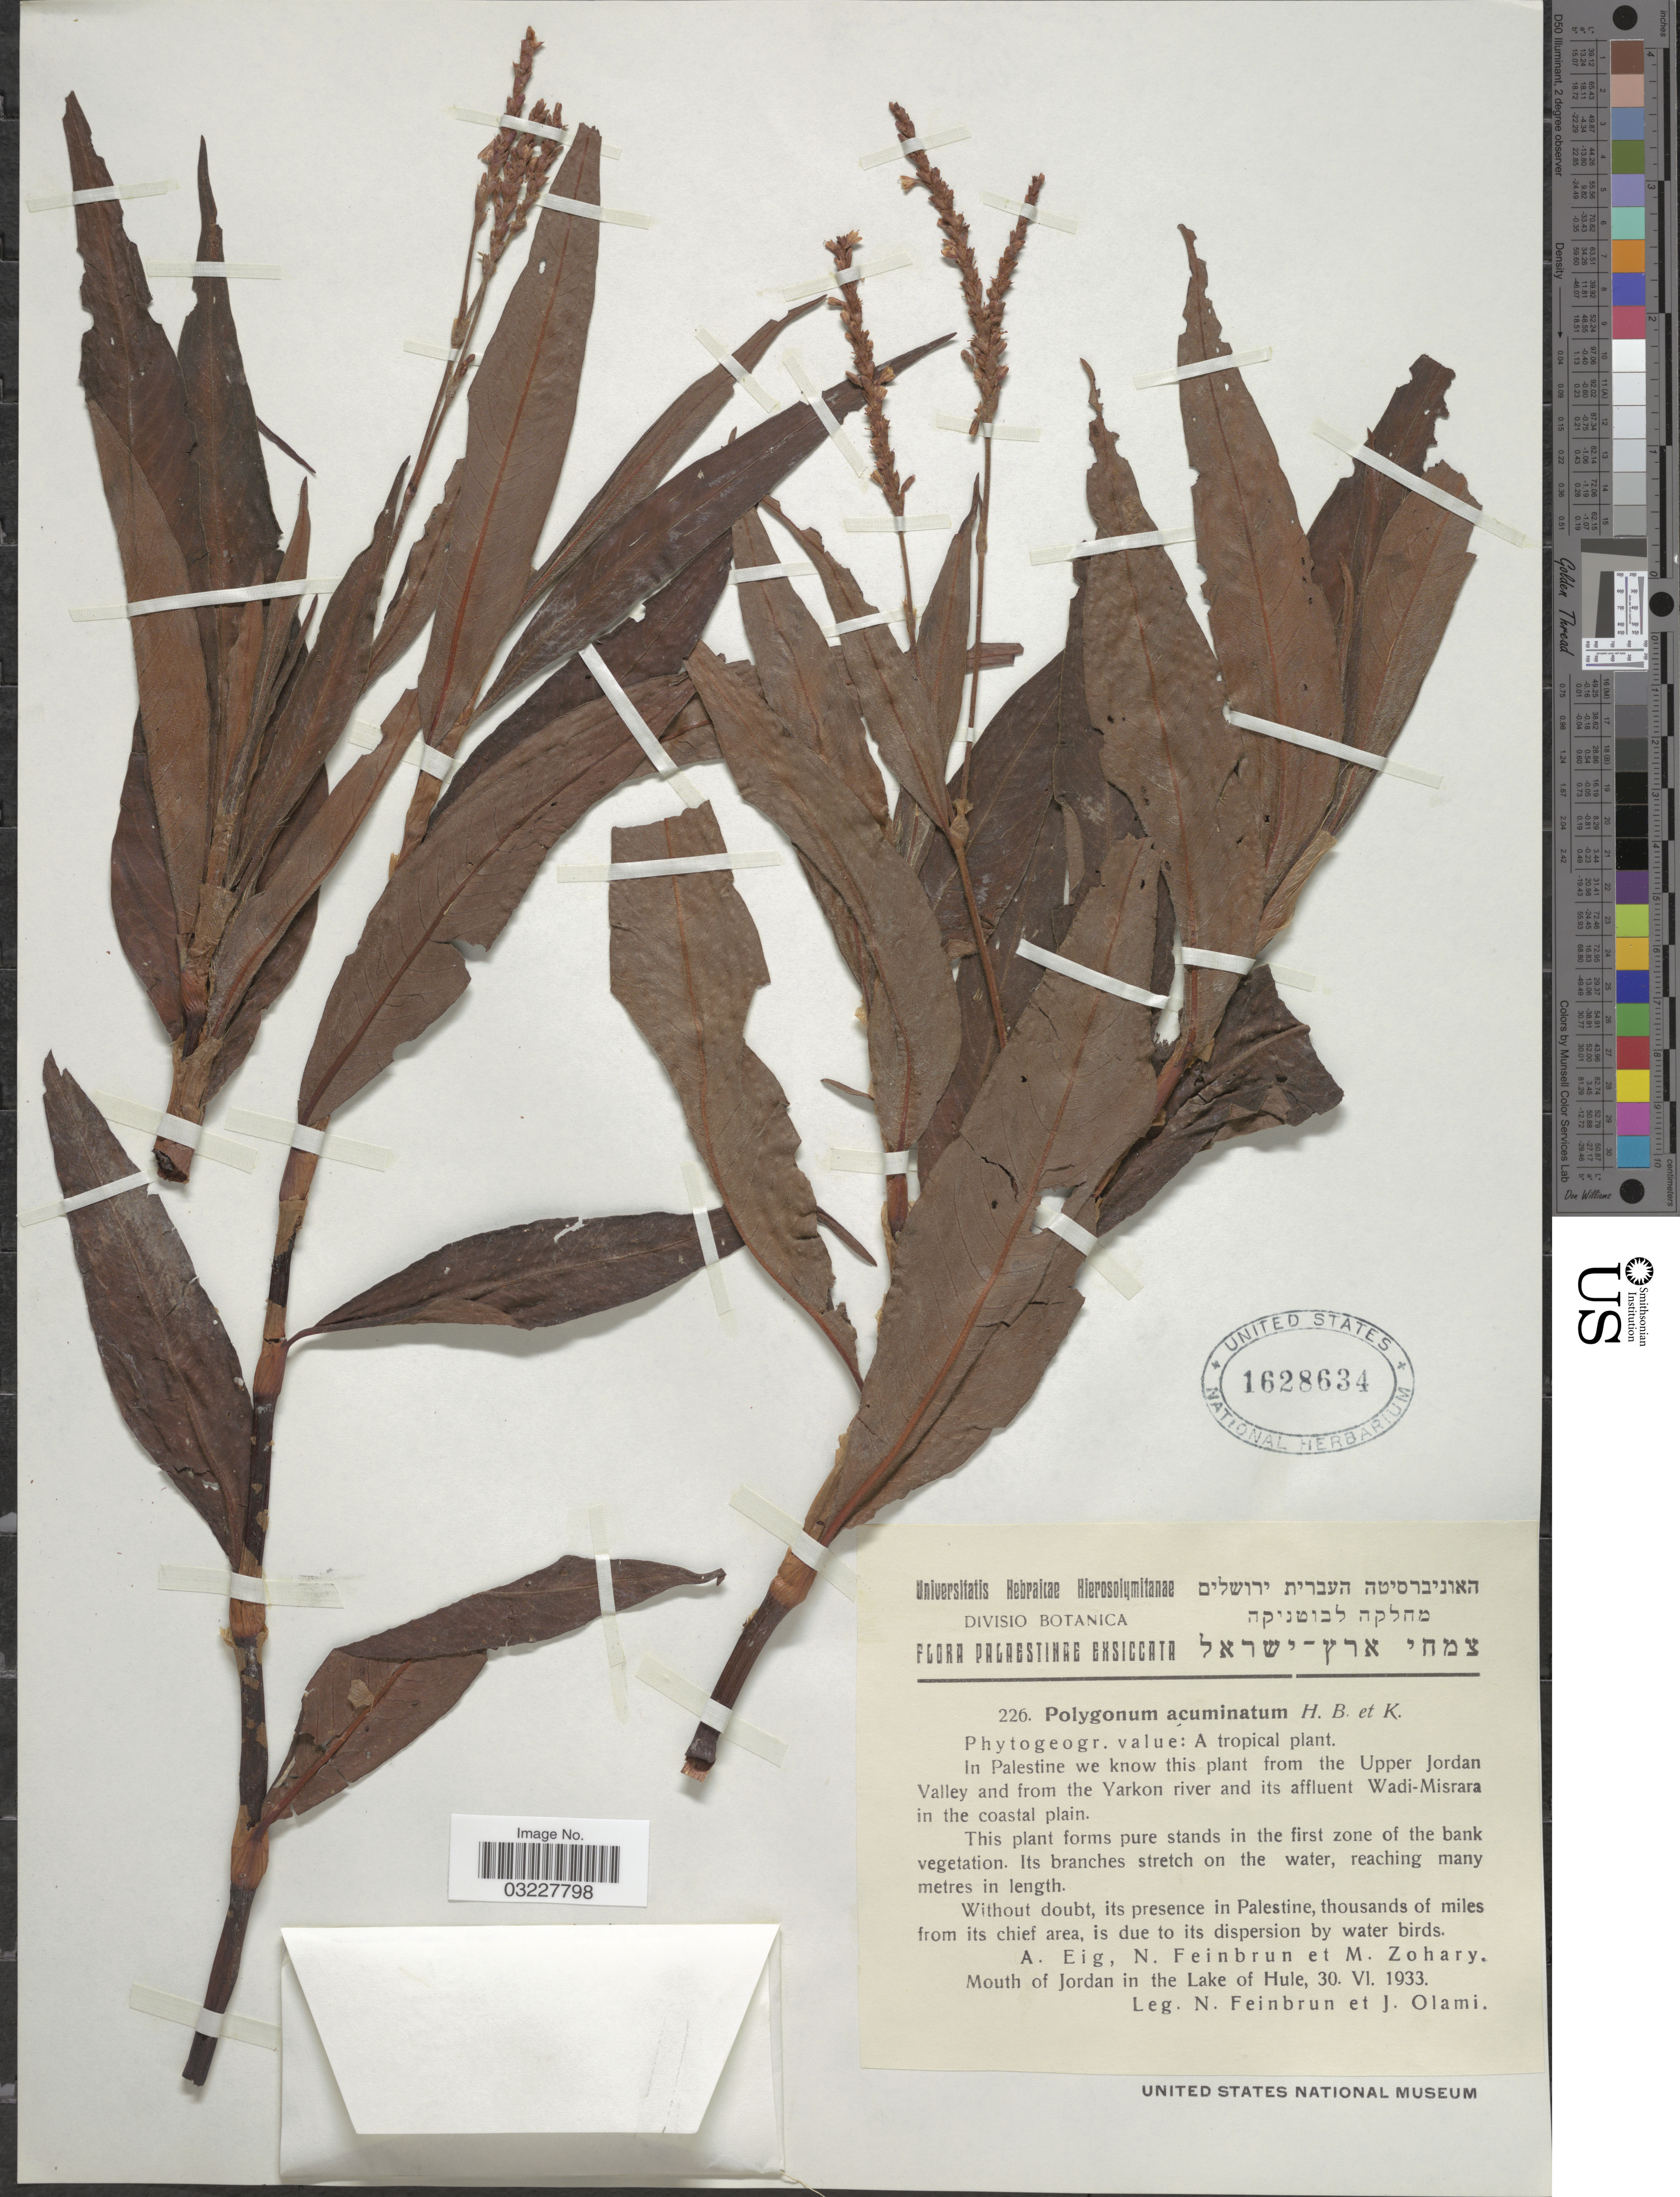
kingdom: Plantae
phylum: Tracheophyta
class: Magnoliopsida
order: Caryophyllales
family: Polygonaceae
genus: Polygonum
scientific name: Polygonum acuminatum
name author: Kunth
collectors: N. Feinbrun & J. Olami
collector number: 226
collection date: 1933-06-30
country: Jordan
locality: Mouth of Jordan in the Lake of Hule.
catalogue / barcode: US 1628634